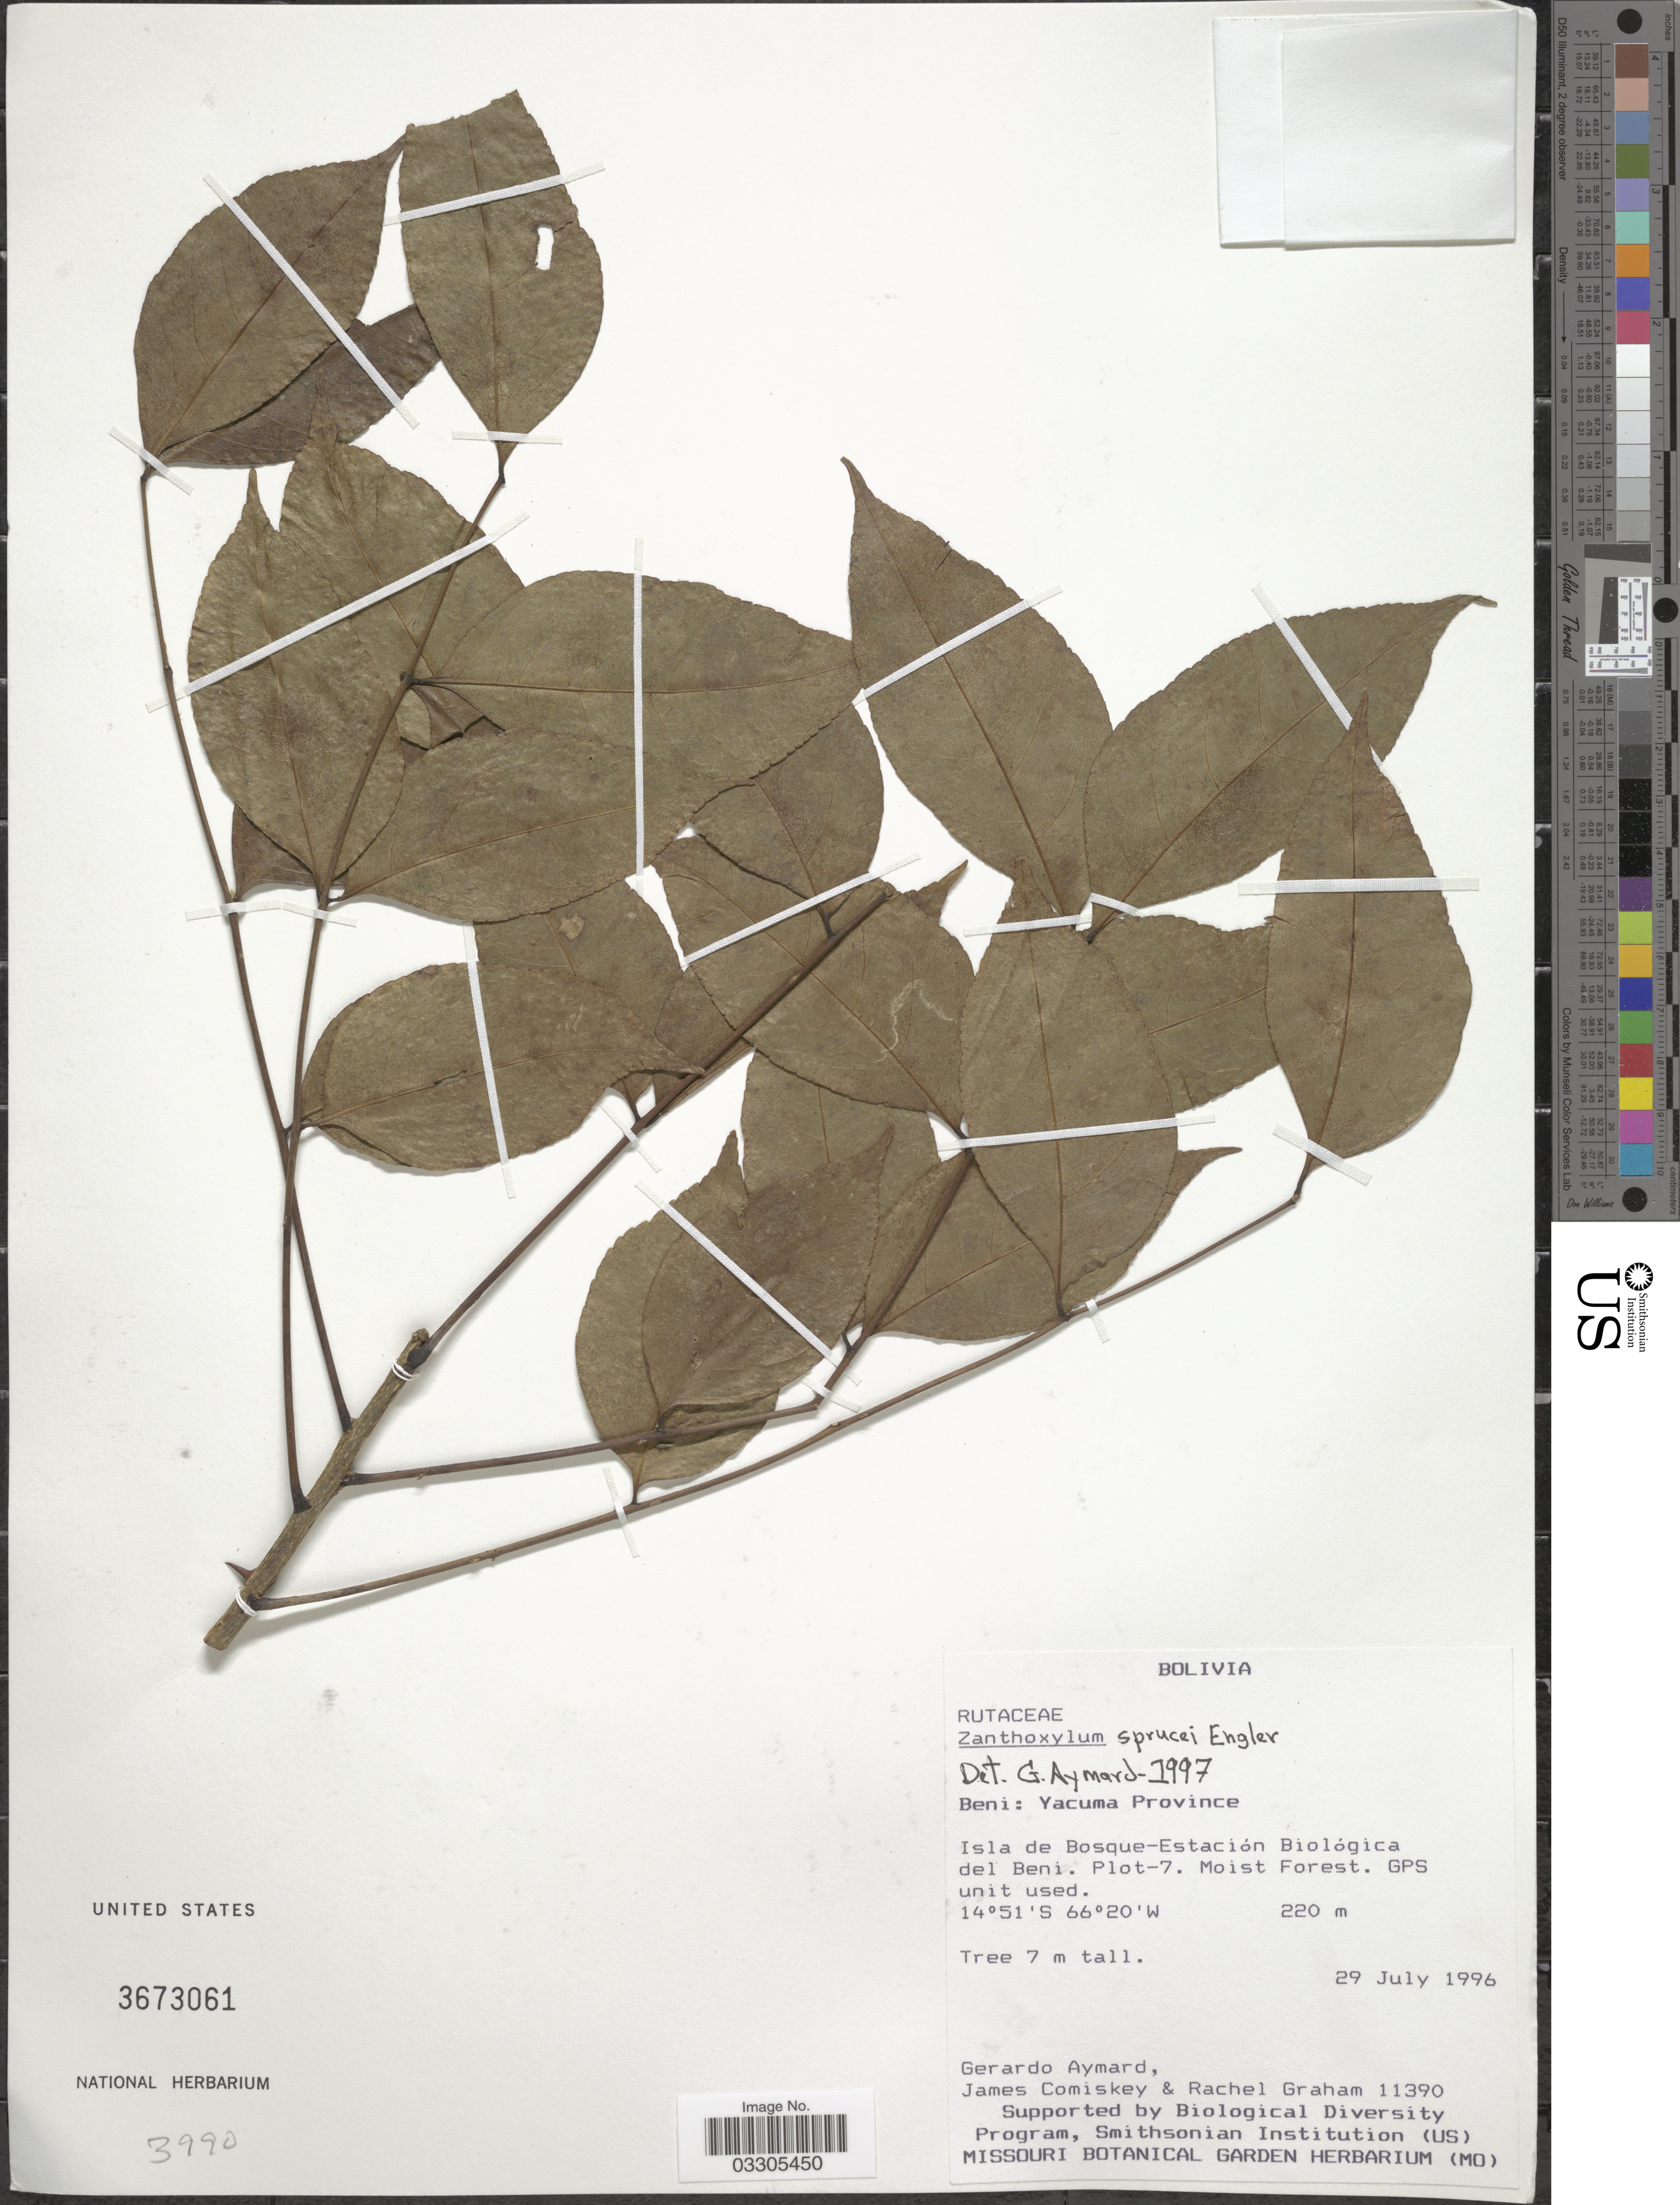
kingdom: Plantae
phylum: Tracheophyta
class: Magnoliopsida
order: Sapindales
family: Rutaceae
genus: Zanthoxylum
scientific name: Zanthoxylum petiolare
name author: A. St.-Hil. & Tul.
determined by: Londoño-Echeverri, Y.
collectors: G. A. Aymard, J. A. Comiskey & R. Graham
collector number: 11390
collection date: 1996-07-29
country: Bolivia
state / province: Beni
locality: Yacuma Province. Isla de Bosque-Estación Biológica del Beni. Plot-7.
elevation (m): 220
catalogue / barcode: US 3673061